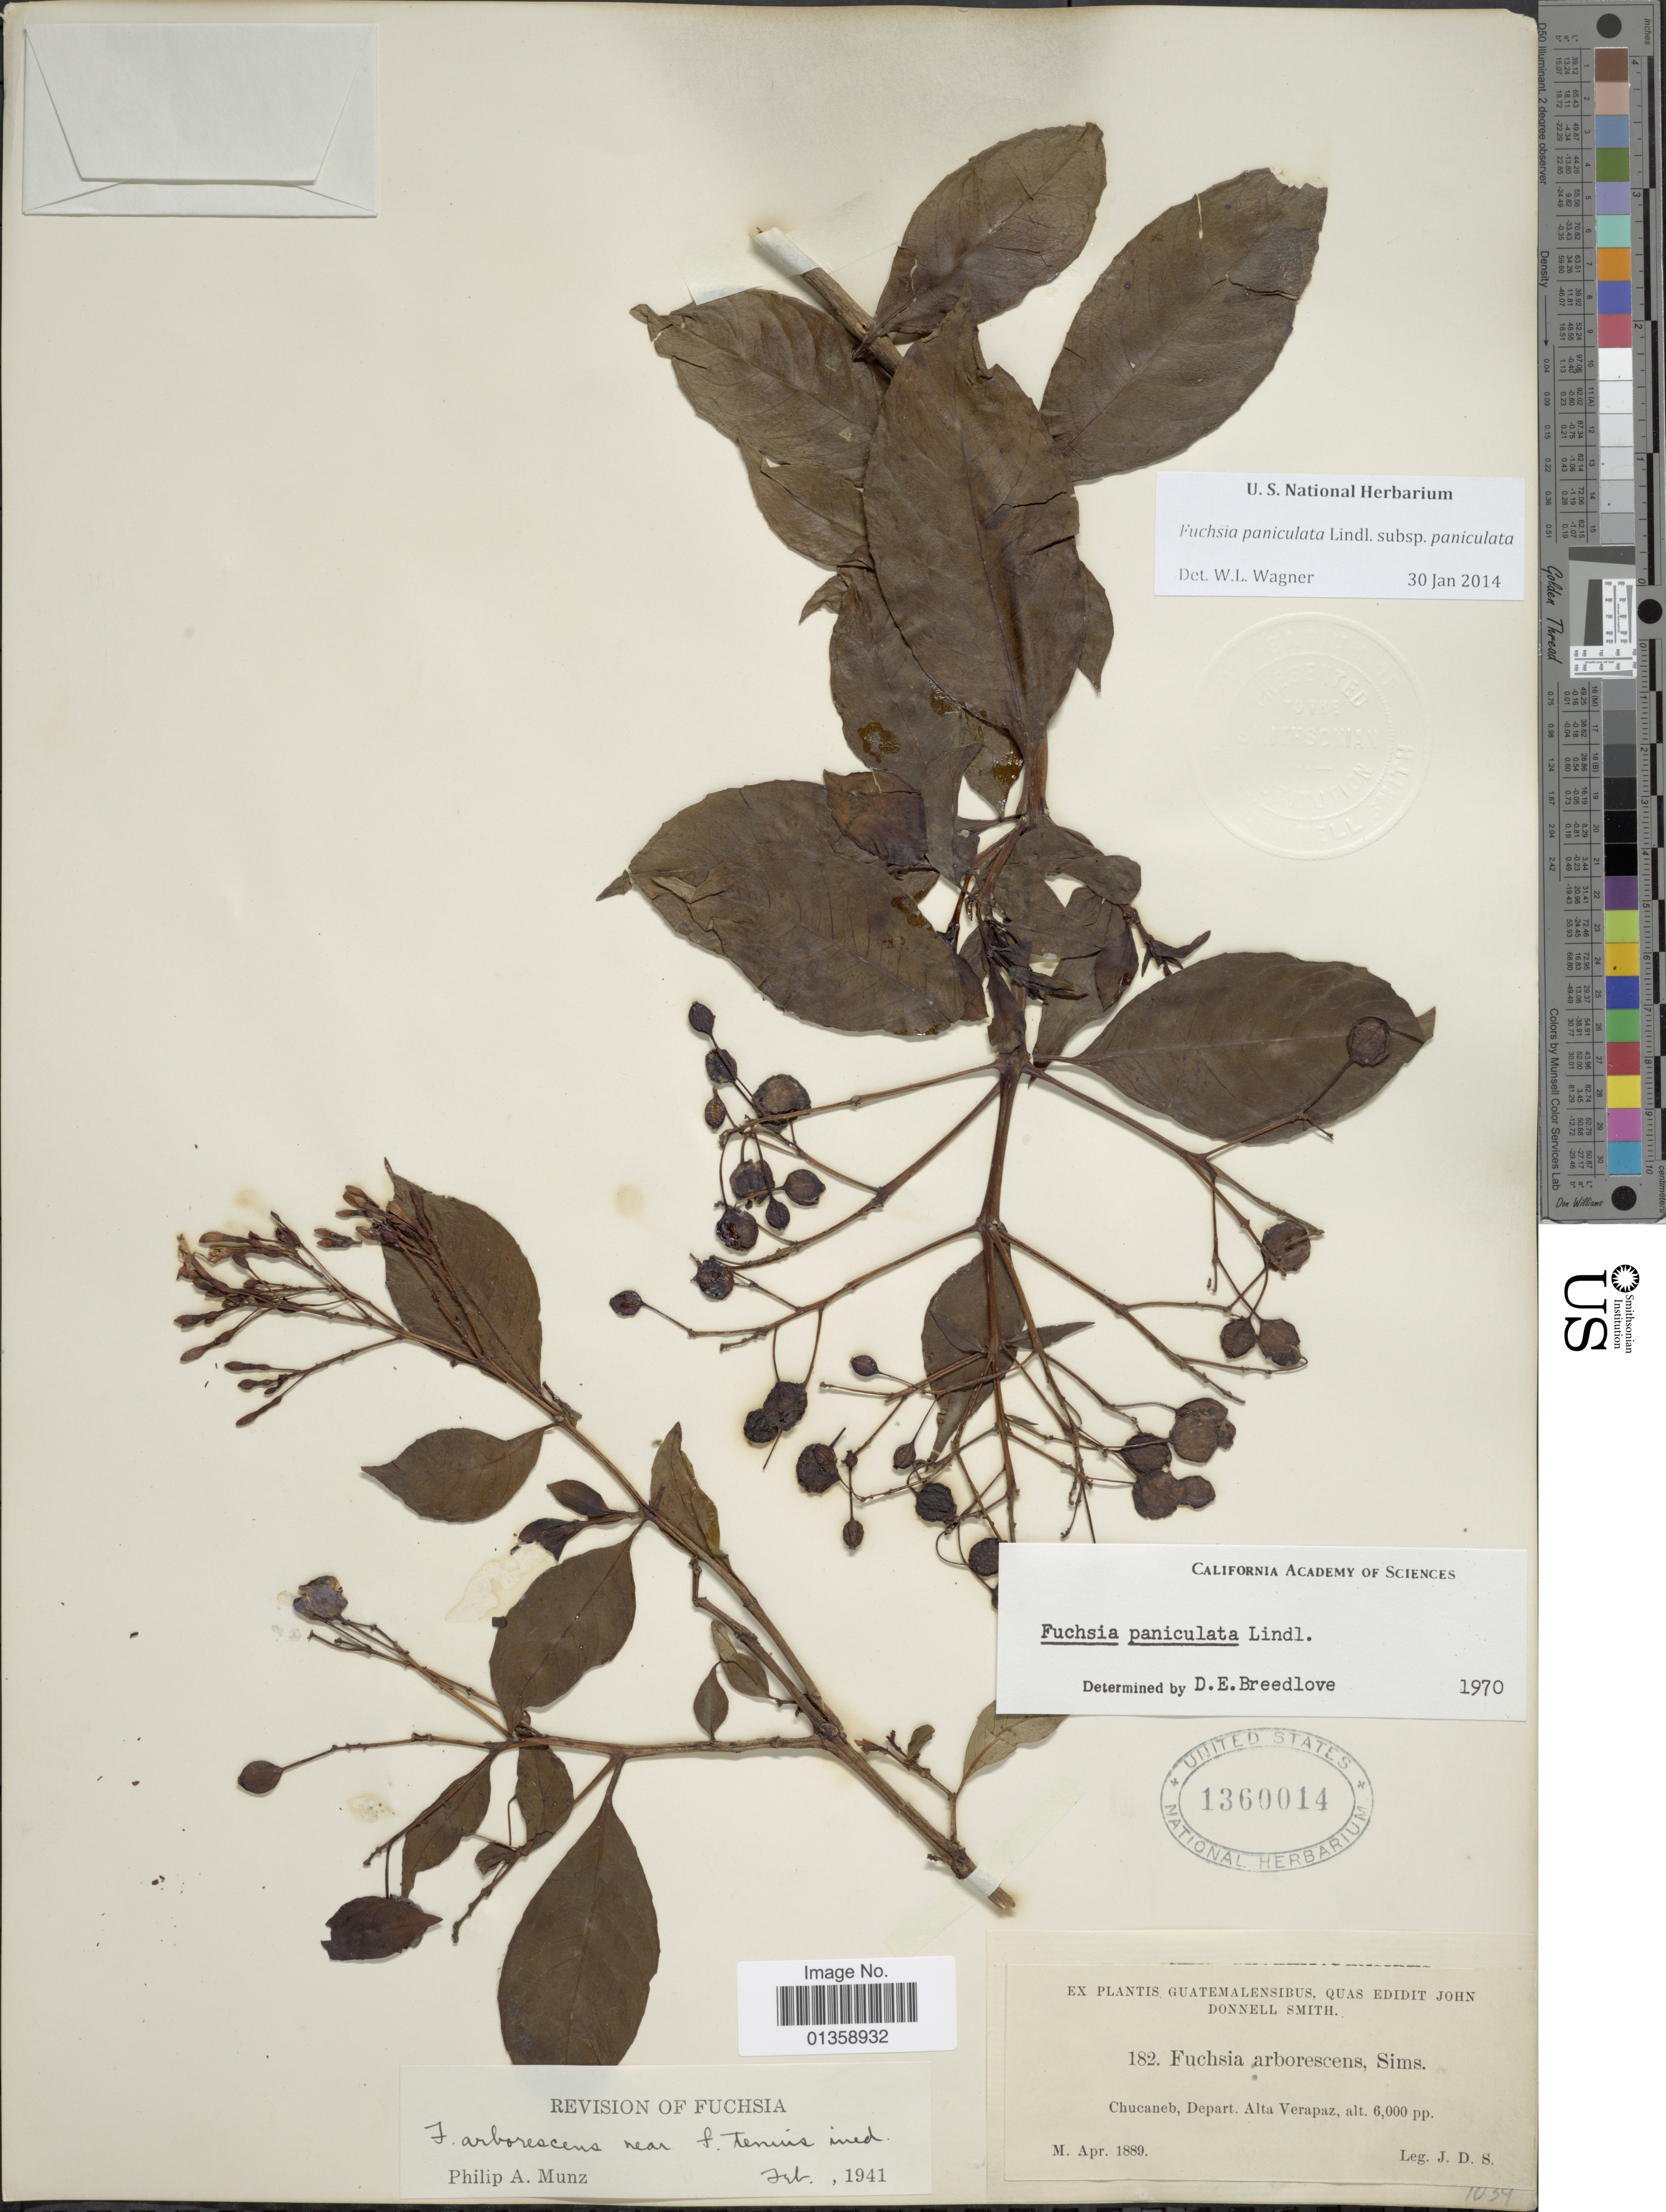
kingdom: Plantae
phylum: Tracheophyta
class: Magnoliopsida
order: Myrtales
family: Onagraceae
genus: Fuchsia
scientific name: Fuchsia paniculata subsp. paniculata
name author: Lindl.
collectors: J. Donnell Smith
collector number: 182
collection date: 1889-04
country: Guatemala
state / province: Alta Verapaz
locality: Chucaneb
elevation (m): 1829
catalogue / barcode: US 1360014